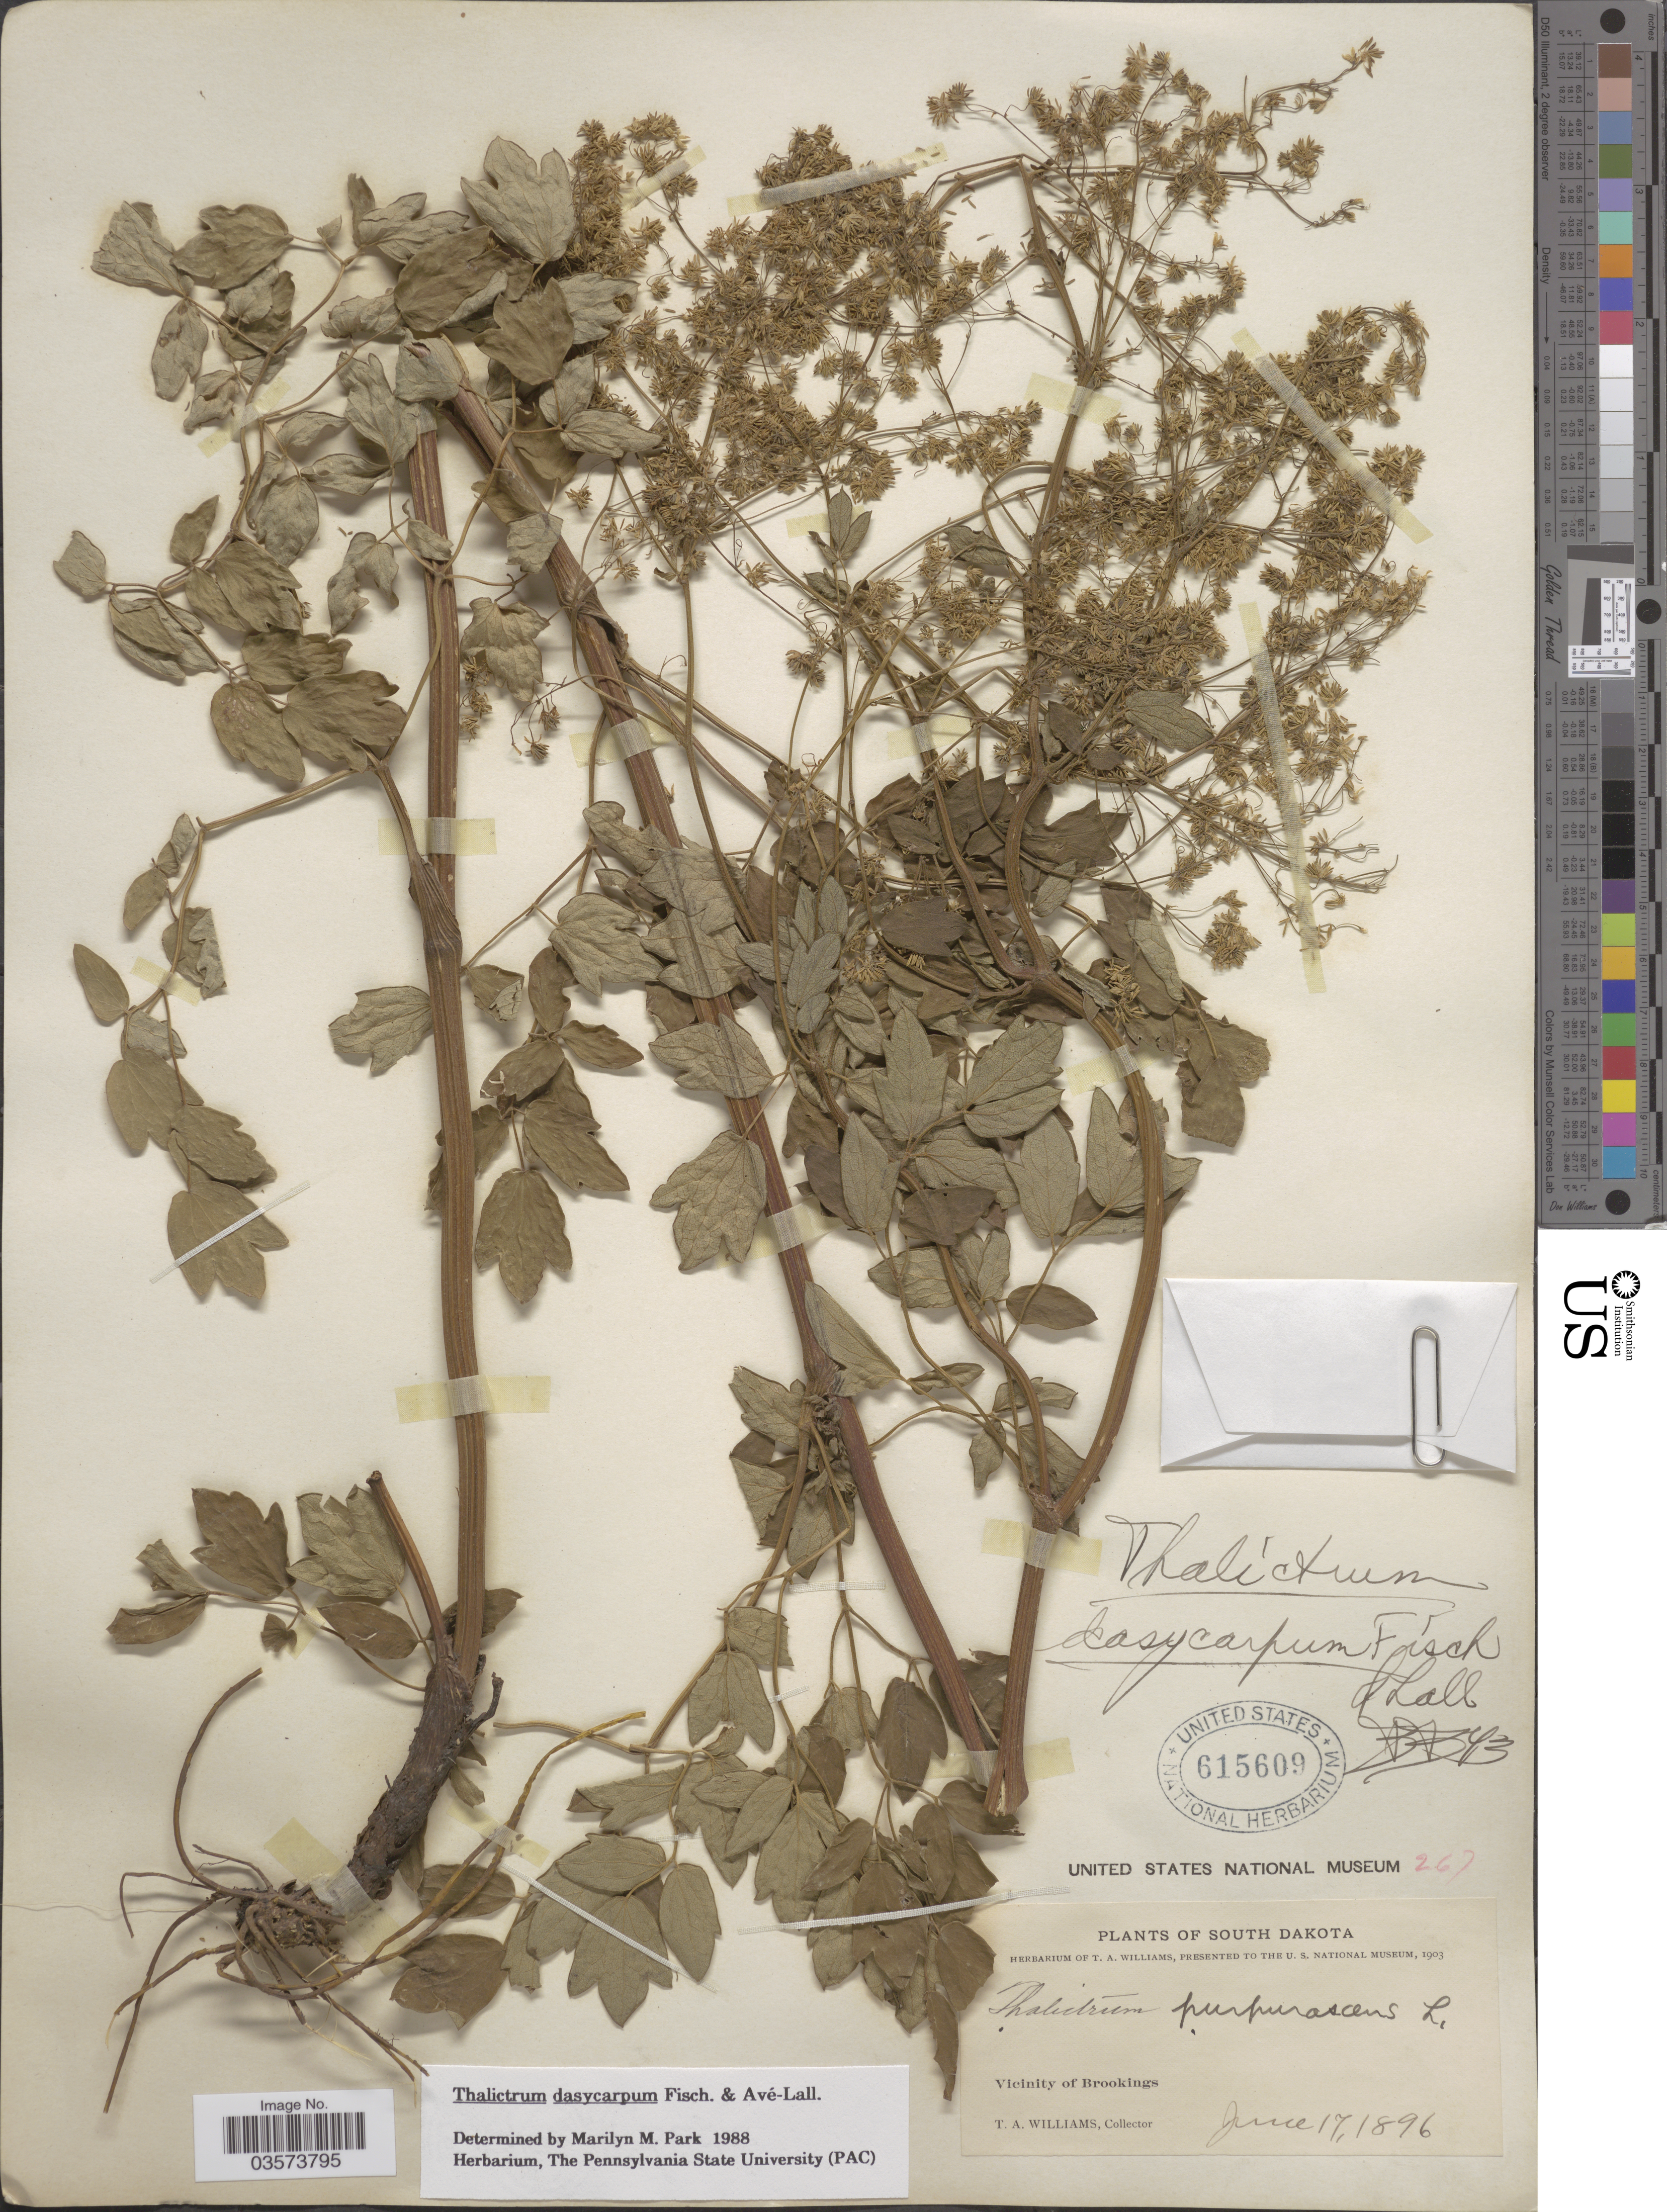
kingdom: Plantae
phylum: Tracheophyta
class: Magnoliopsida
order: Ranunculales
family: Ranunculaceae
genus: Thalictrum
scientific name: Thalictrum dasycarpum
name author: Fisch. & Avé-Lall.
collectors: T. Williams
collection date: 1896-06-17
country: United States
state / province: South Dakota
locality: Vicinity of Brookings.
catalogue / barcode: US 615609